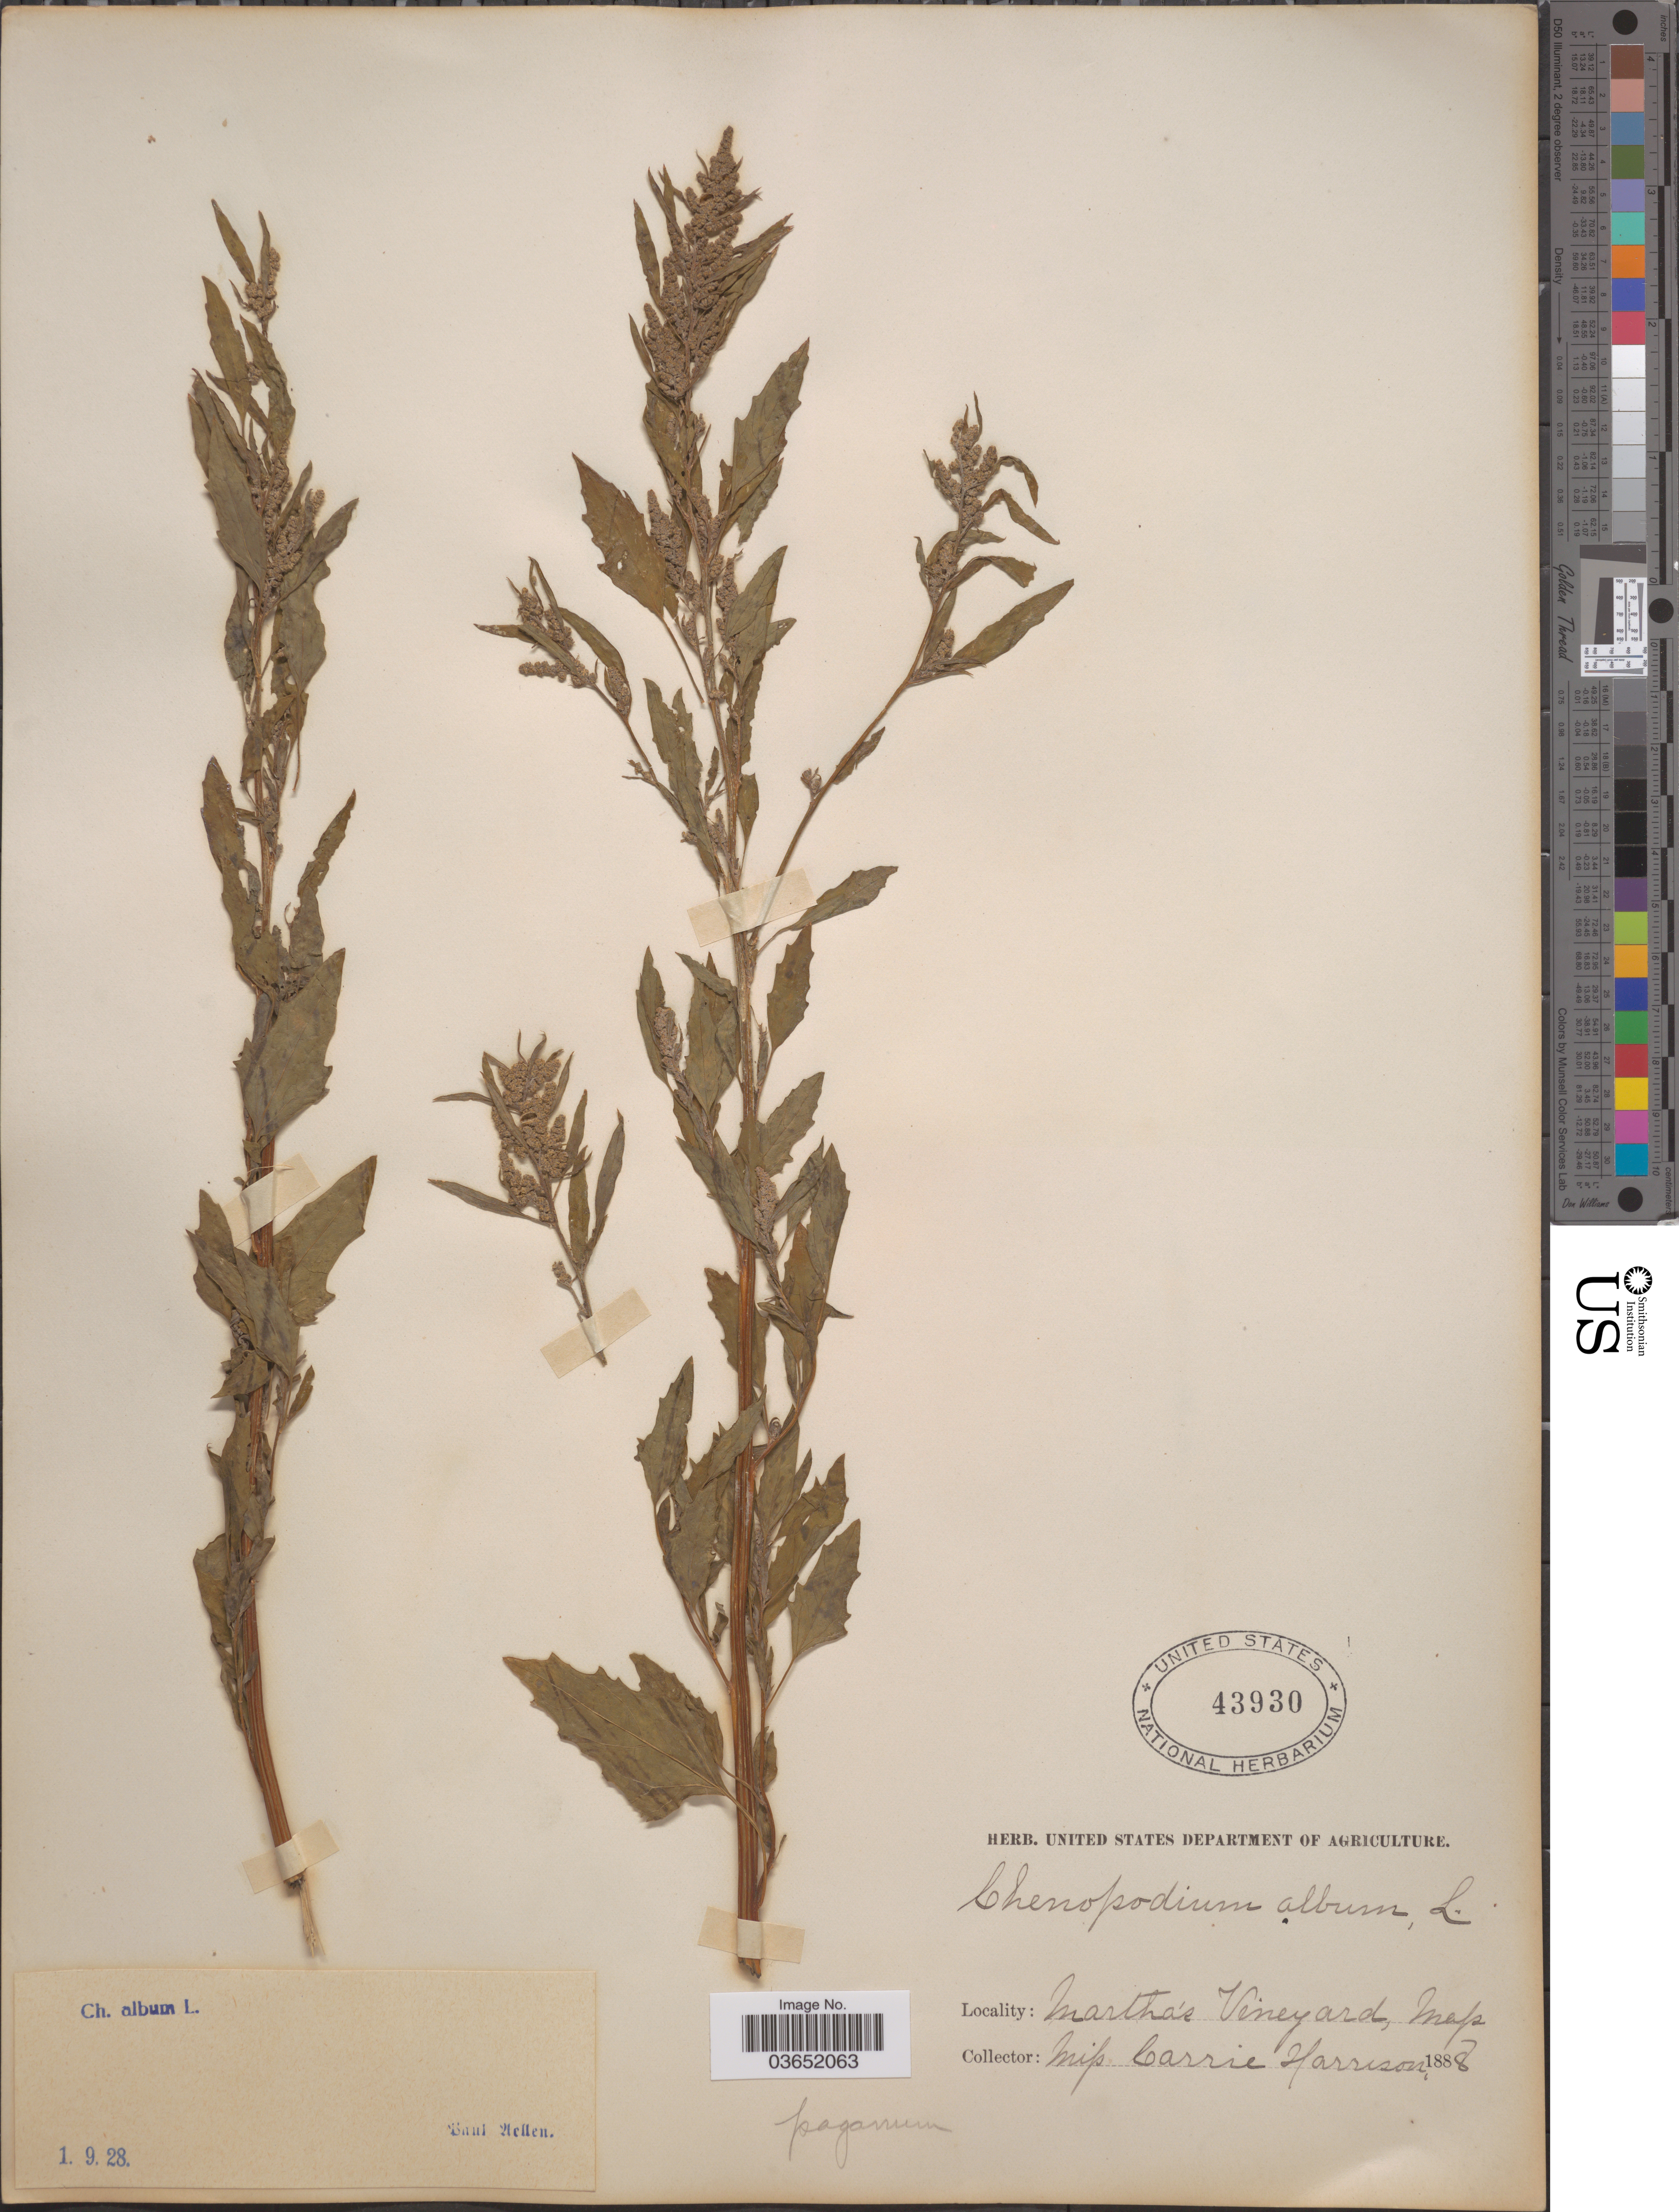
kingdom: Plantae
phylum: Tracheophyta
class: Magnoliopsida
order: Caryophyllales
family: Amaranthaceae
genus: Chenopodium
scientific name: Chenopodium album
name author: L.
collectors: C. Harrison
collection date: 1888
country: United States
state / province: Massachusetts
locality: Martha's Vineyard.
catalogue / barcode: US 43930